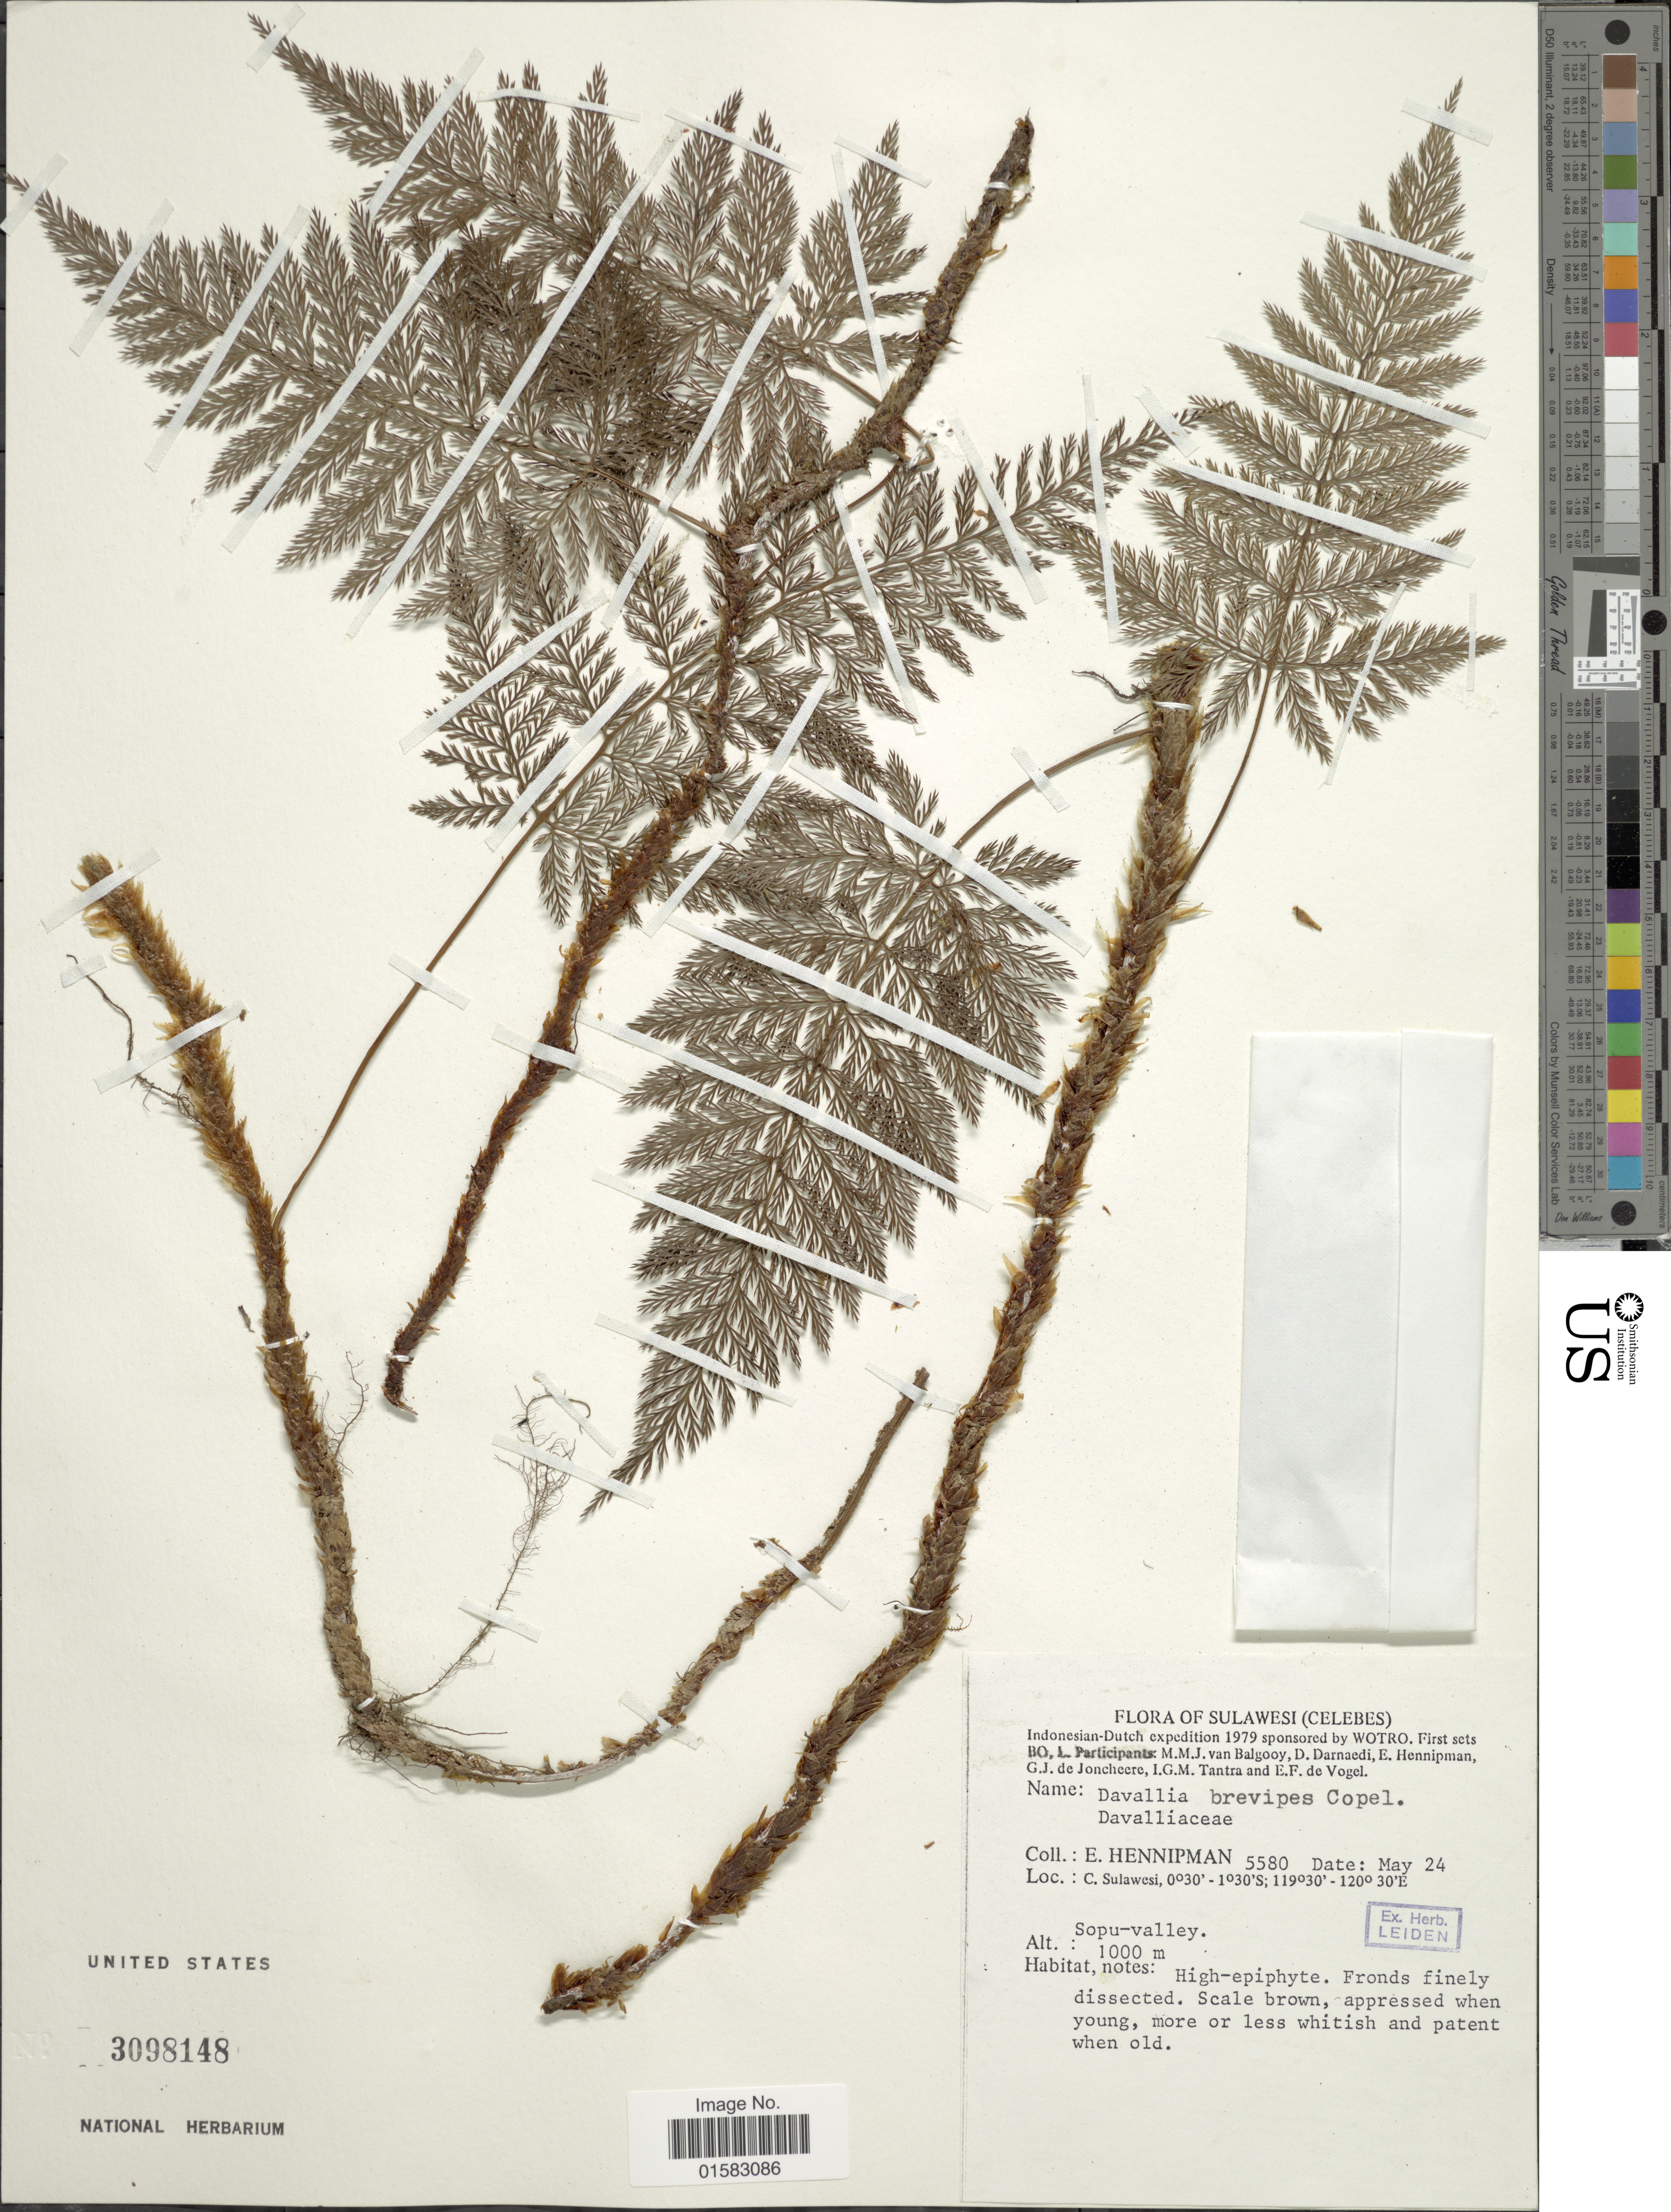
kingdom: Plantae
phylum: Tracheophyta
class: Polypodiopsida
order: Polypodiales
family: Davalliaceae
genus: Davallia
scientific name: Davallia brevipes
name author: Copel.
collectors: E. Hennipman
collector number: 5580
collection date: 1979-05-24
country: Indonesia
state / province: Sulawesi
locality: Celebes, C. Sulawesi, Sopu-valley, Indonesian-Dutch Expedition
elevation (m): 1000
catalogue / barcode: US 3098148